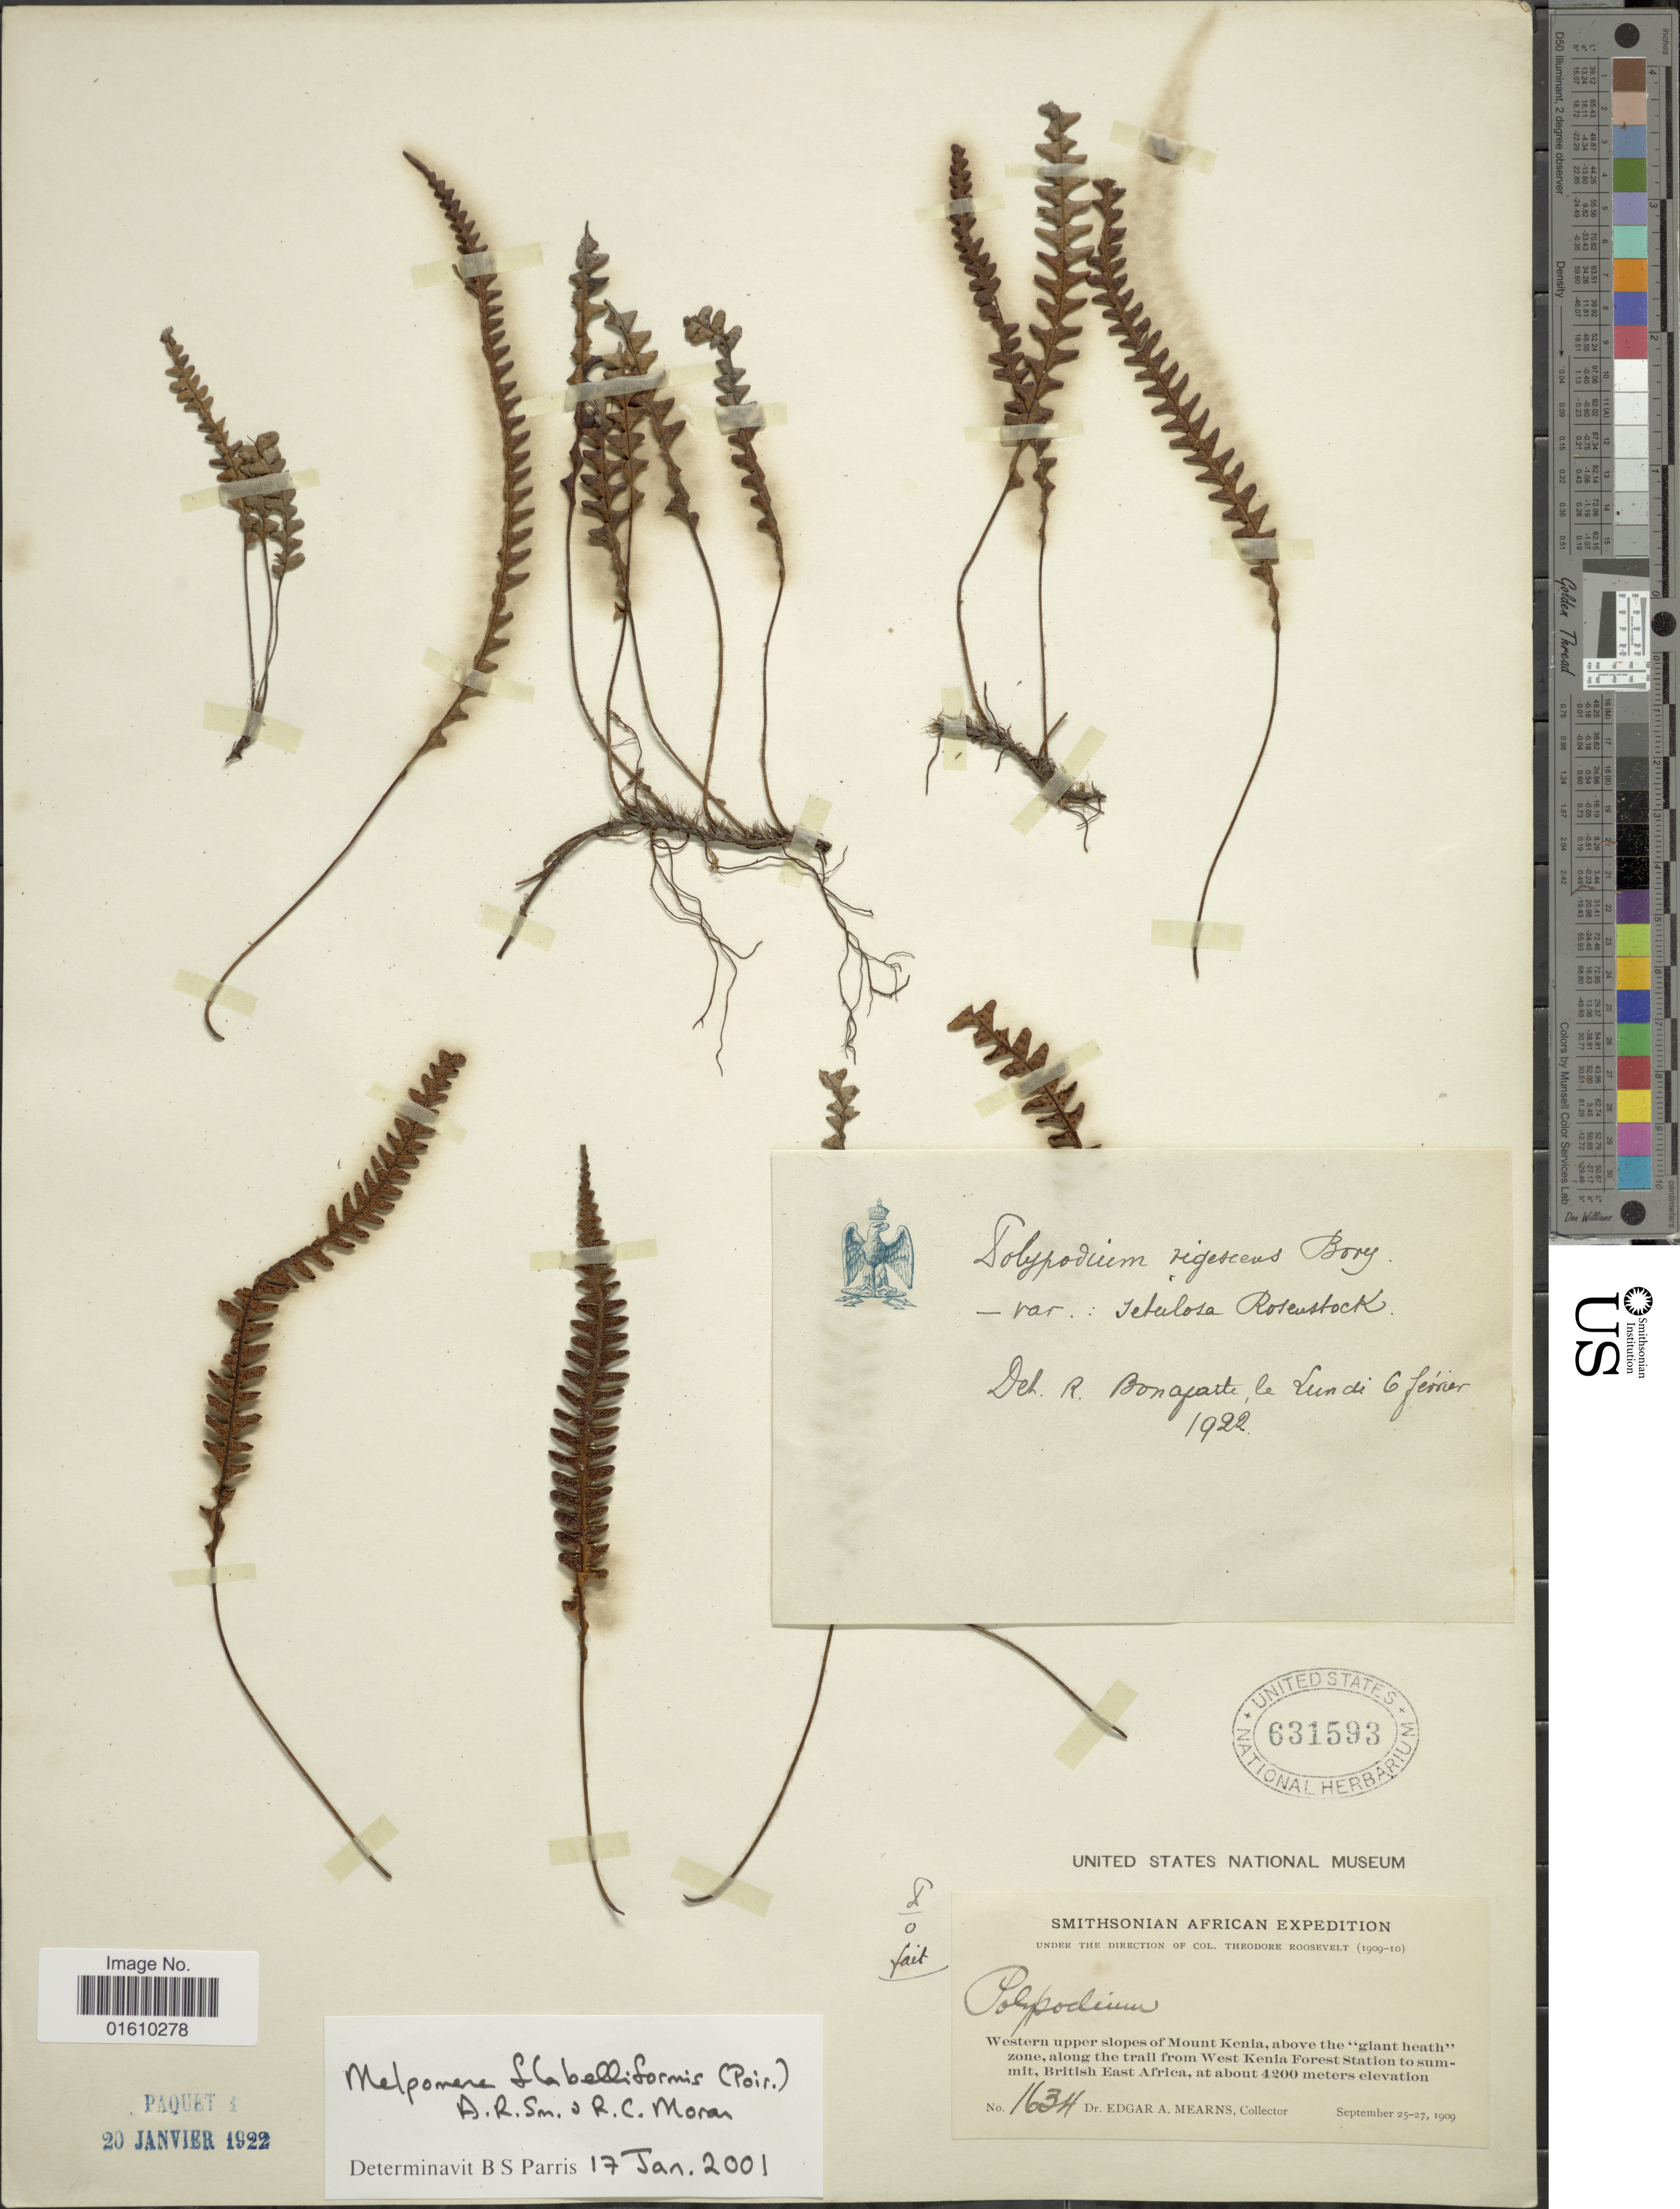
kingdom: Plantae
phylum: Tracheophyta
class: Polypodiopsida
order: Polypodiales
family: Polypodiaceae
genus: Melpomene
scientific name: Melpomene flabelliformis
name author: (Poir.) A.R. Sm. & R.C. Moran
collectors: E. A. Mearns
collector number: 1634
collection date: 1909-09-25/1909-09-27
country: Kenya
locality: Western upper slopes of Mount Kenia, above the "giant heath" zone, along the trail from West Kenia Forest Station to summit, British East Africa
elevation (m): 4200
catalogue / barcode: US 631593